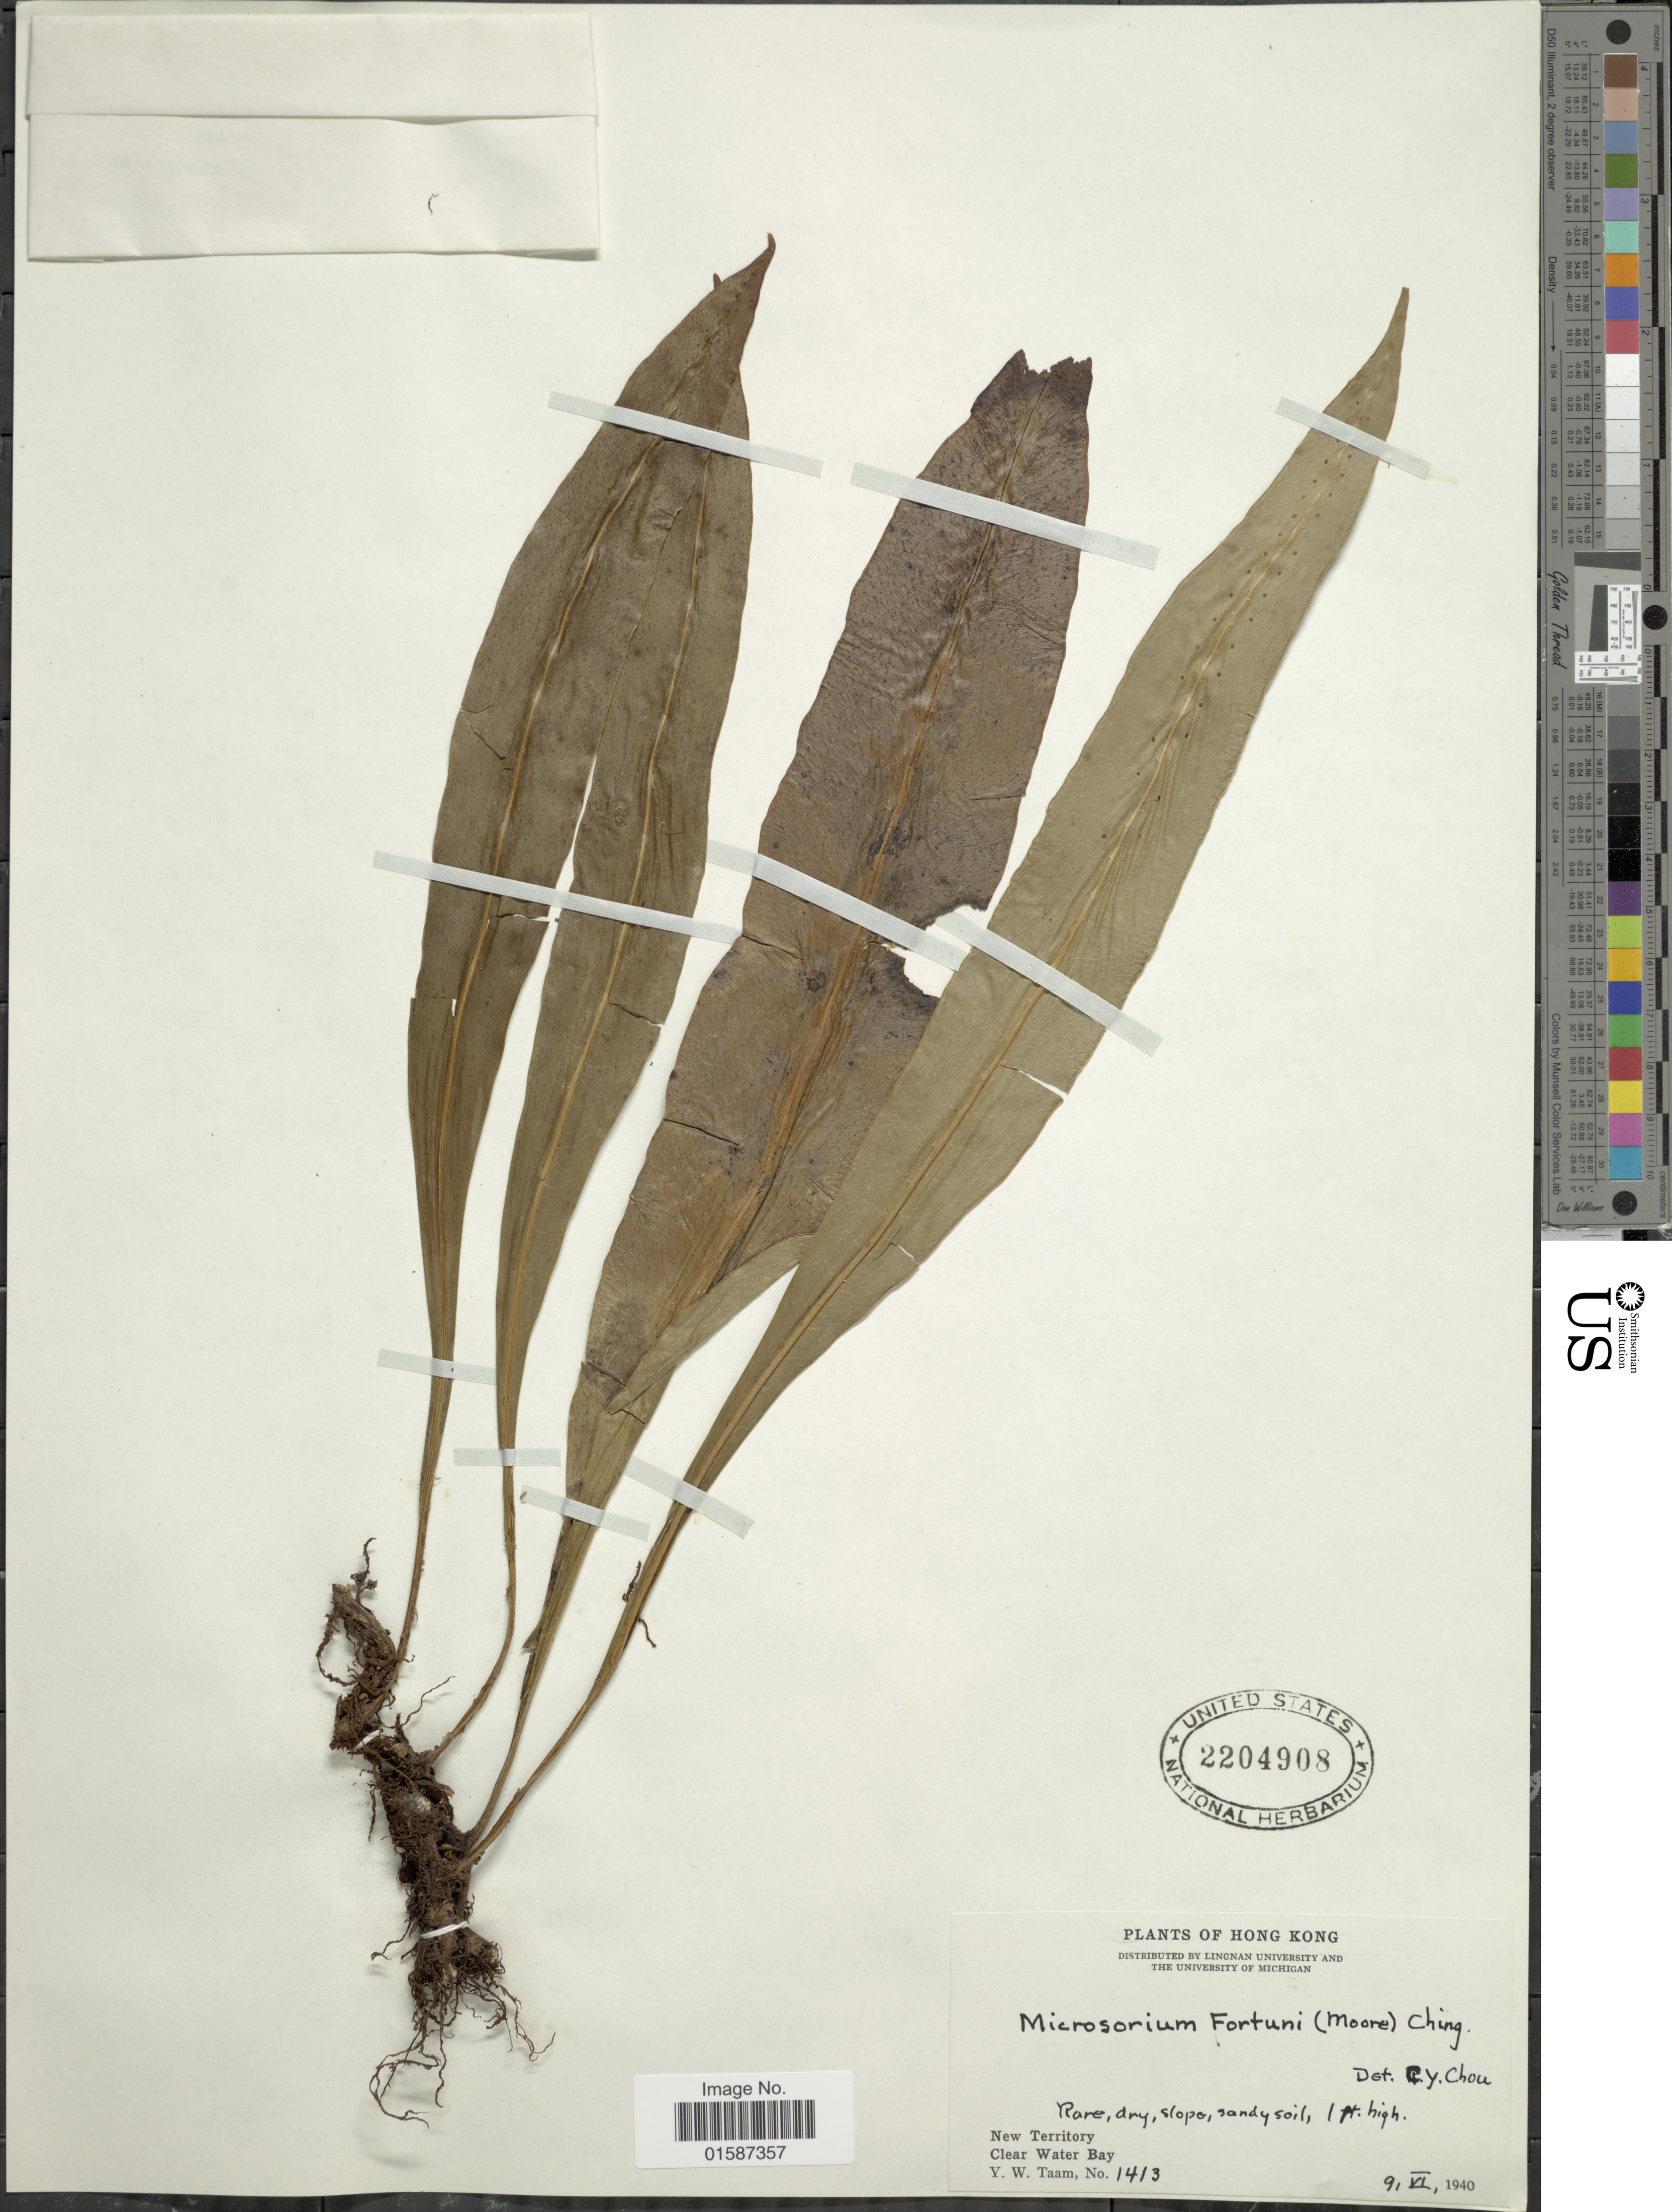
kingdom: Plantae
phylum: Tracheophyta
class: Polypodiopsida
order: Polypodiales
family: Polypodiaceae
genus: Neolepisorus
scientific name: Neolepisorus fortunei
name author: (T. Moore) Li S. Wang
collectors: Y. W. Taam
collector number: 1413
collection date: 1940-06-09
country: China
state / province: Hong Kong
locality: Hong Kong, New Territory, Clear Water Bay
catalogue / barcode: US 2204908